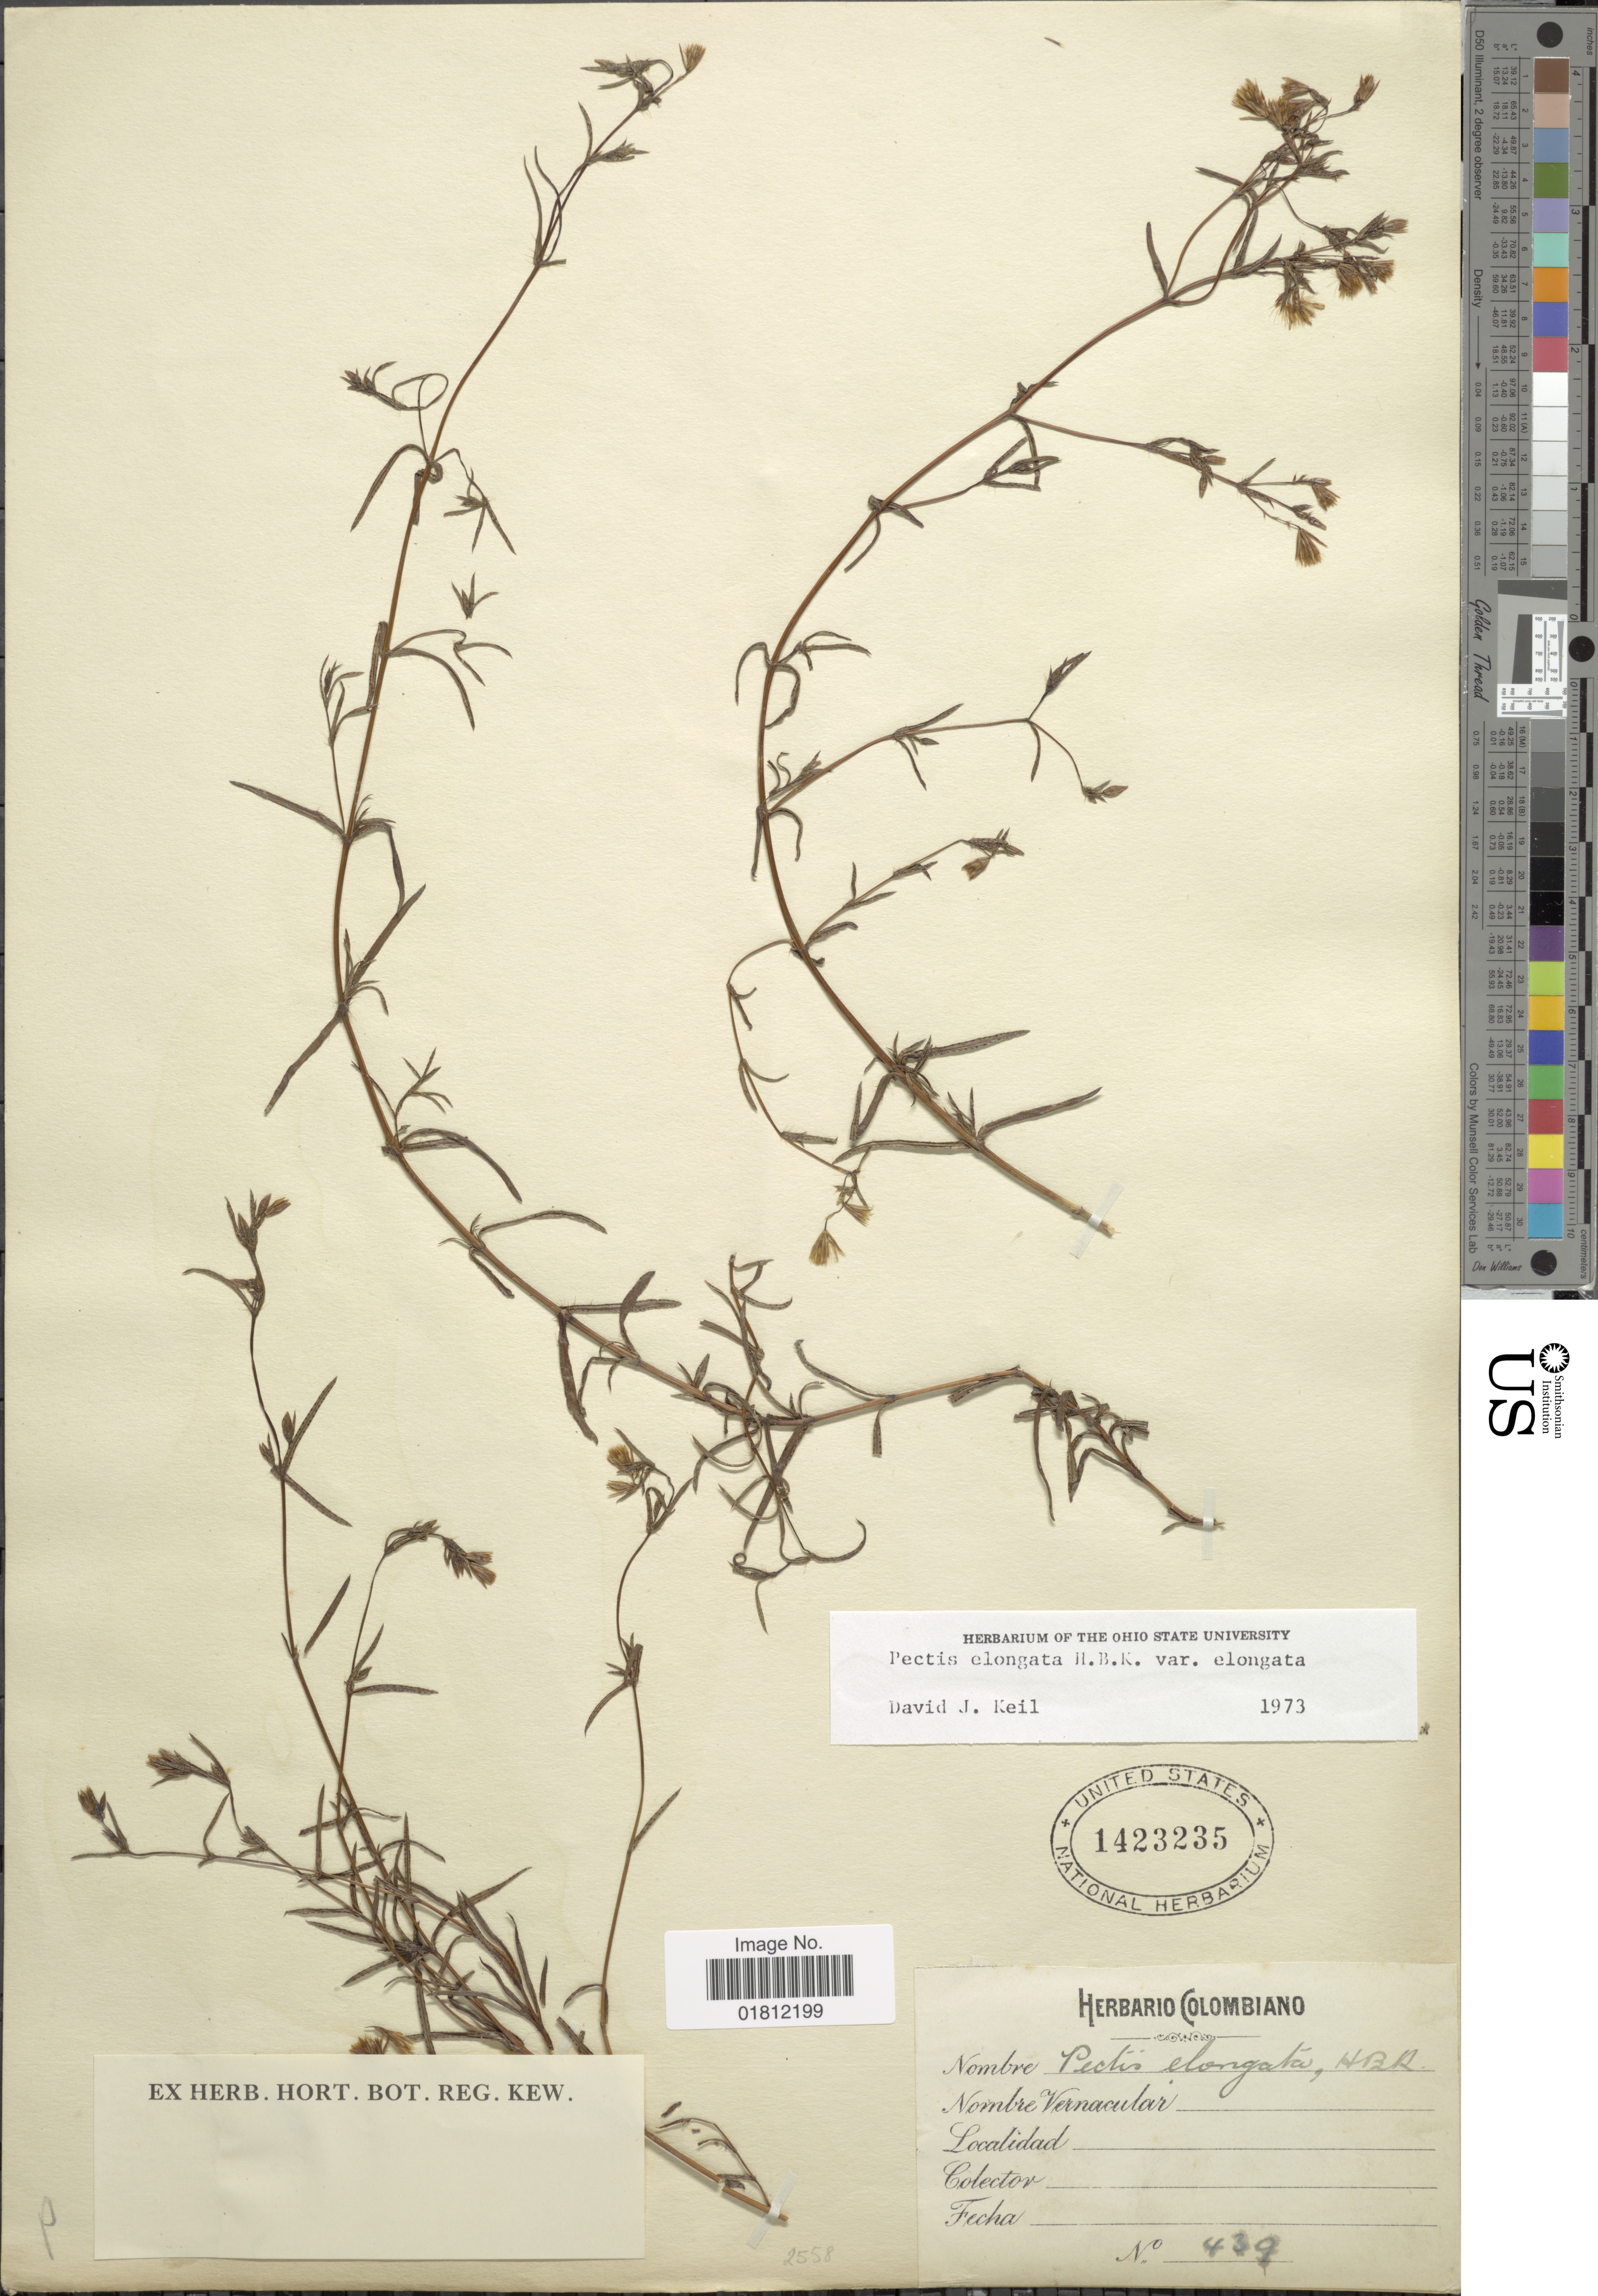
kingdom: Plantae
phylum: Tracheophyta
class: Magnoliopsida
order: Asterales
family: Asteraceae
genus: Pectis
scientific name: Pectis elongata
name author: Kunth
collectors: ex Herb. Colombiano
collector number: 439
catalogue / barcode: US 1423235